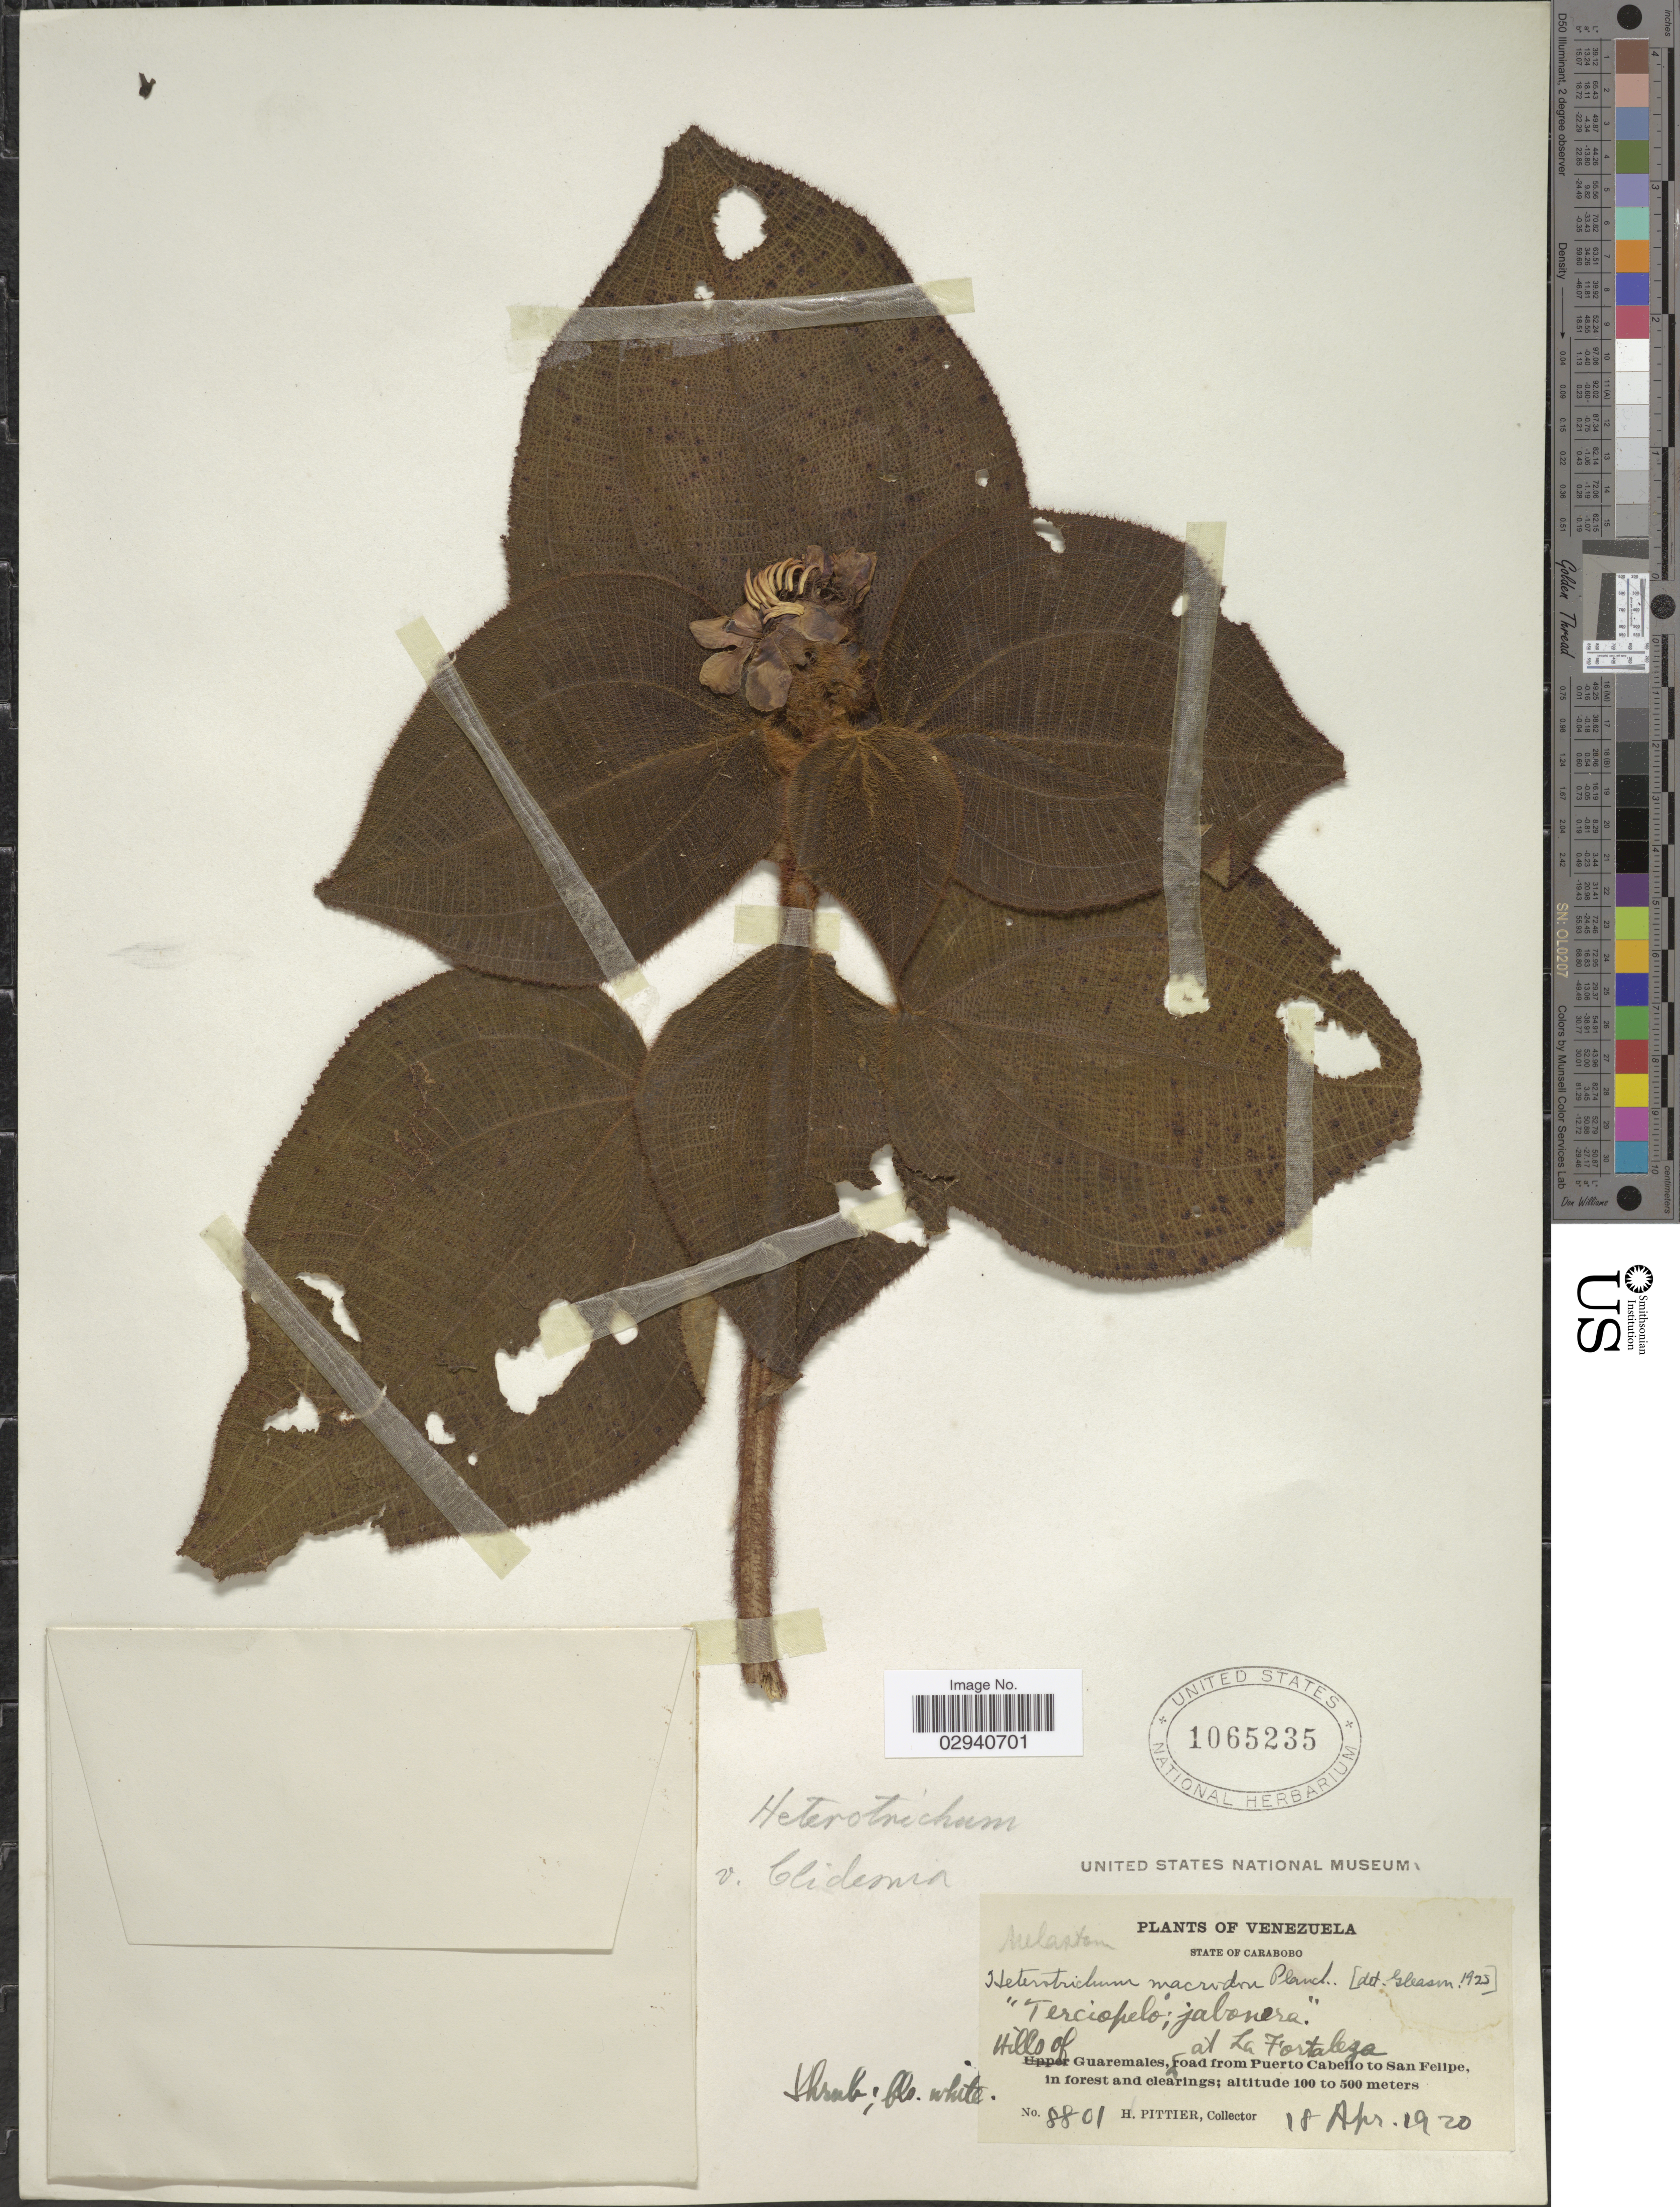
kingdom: Plantae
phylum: Tracheophyta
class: Magnoliopsida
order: Myrtales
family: Melastomataceae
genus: Miconia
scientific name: Miconia macrodon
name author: (Naudin) Wurdack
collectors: H. F. Pittier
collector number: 8801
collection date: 1920-04-18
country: Venezuela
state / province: Carabobo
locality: Hills of Guaremales, at La Fortaleza road from Puerto Cabello to San Felipe.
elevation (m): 100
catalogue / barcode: US 1065235